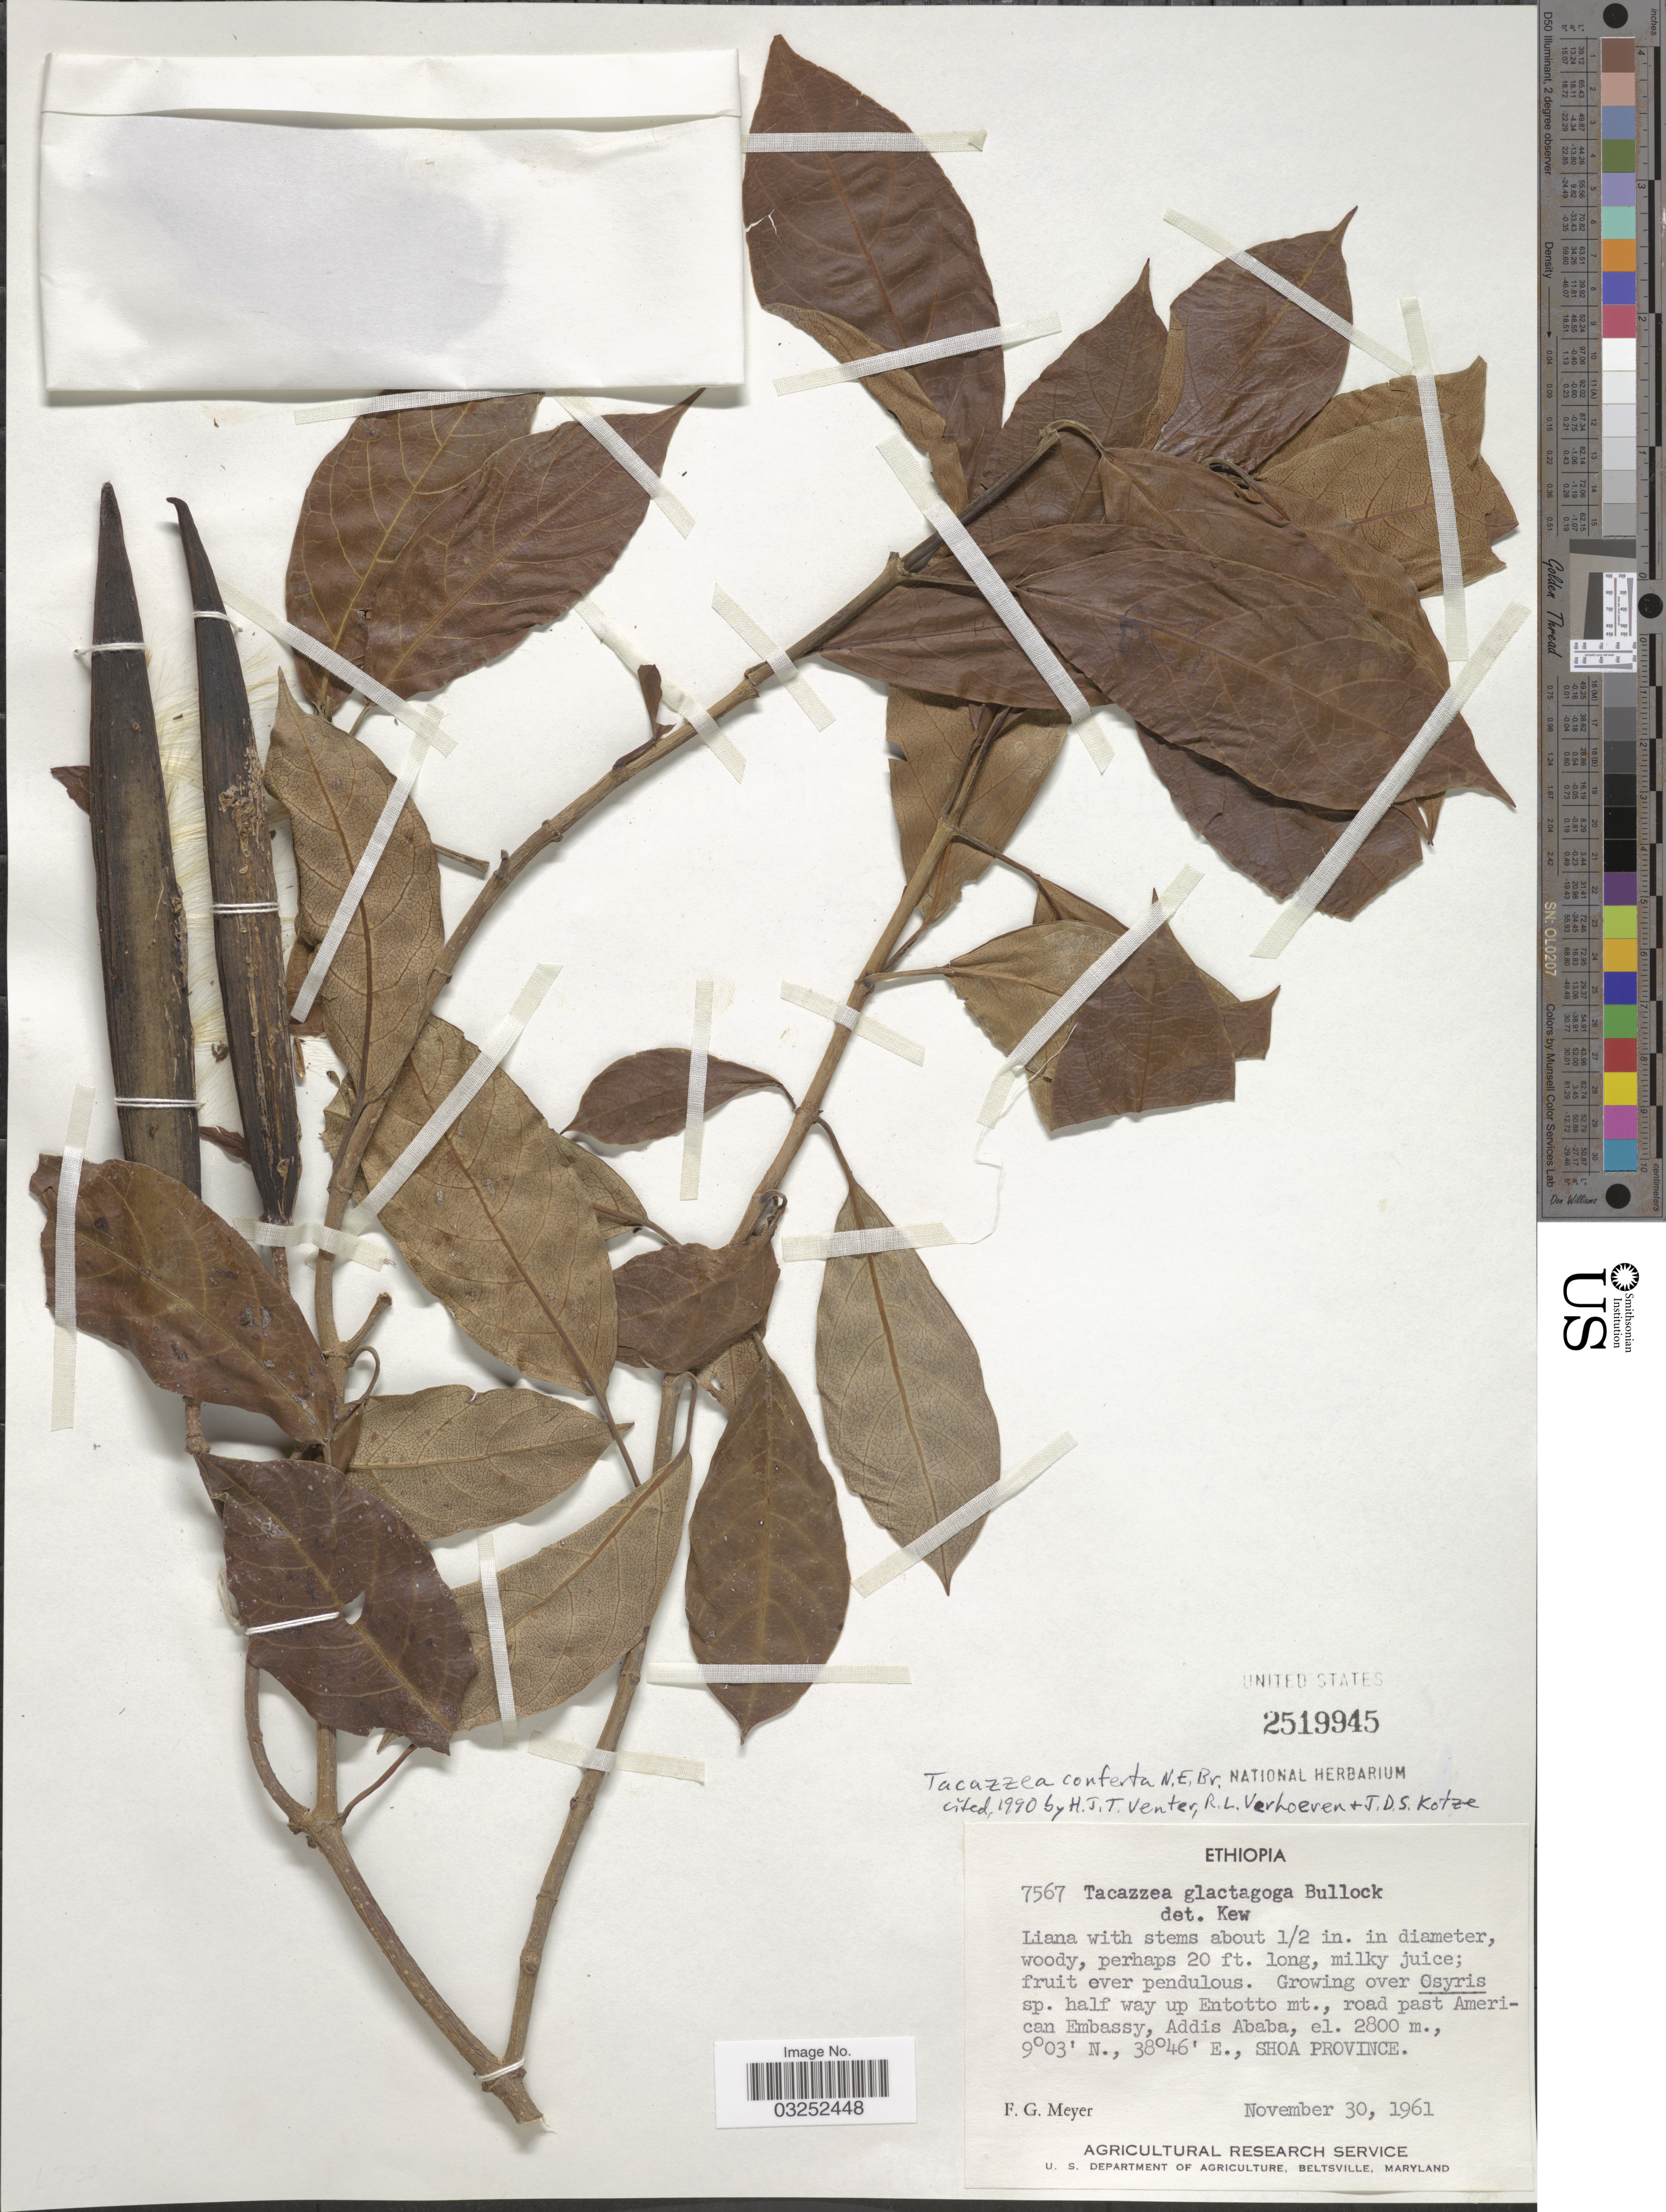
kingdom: Plantae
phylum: Tracheophyta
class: Magnoliopsida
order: Gentianales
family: Apocynaceae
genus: Tacazzea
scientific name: Tacazzea conferta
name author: N.E. Br.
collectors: F. G. Meyer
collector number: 7567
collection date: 1961-11-30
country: Ethiopia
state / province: Addis Ababa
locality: Half way up Entotto mt., road past American Embassy, Addis Ababa. Shoa Province.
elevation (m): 2800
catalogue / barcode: US 2519945